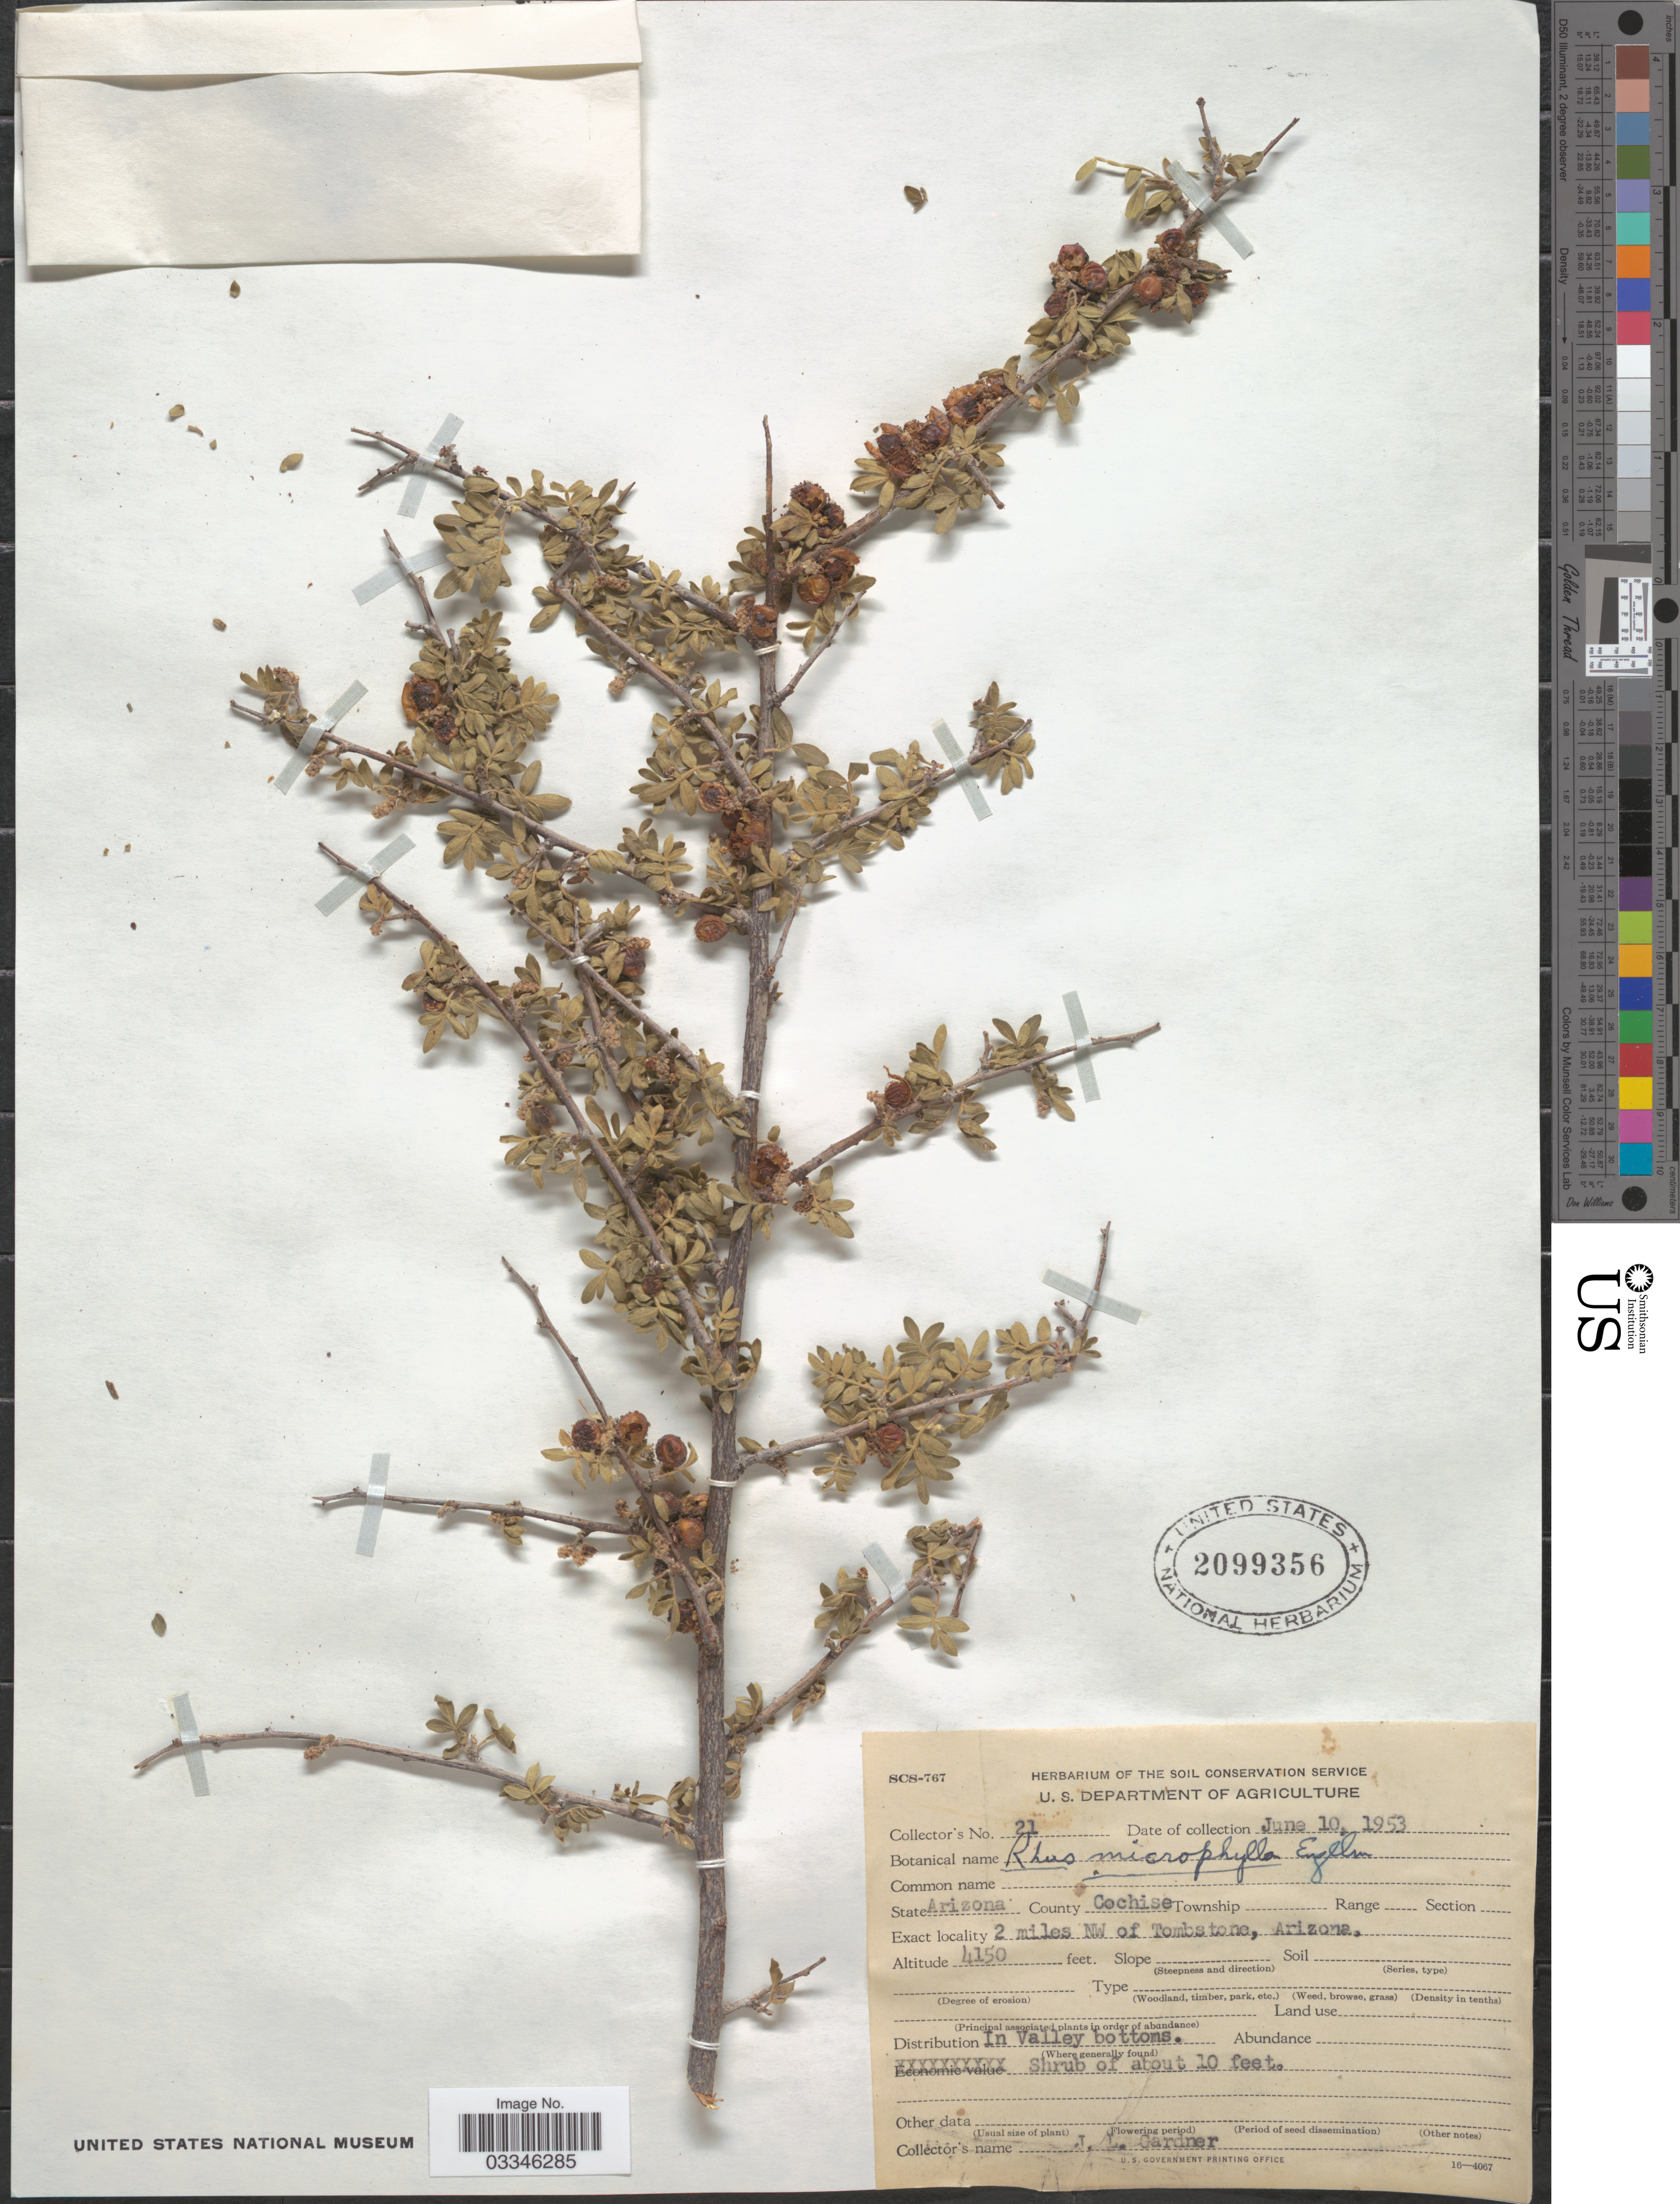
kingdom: Plantae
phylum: Tracheophyta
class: Magnoliopsida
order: Sapindales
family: Anacardiaceae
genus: Rhus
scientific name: Rhus microphylla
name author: Engelm.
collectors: J. L. Gardner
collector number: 21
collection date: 1953-06-10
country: United States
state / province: Arizona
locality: County Cochise. 2 miles NW of Tombstone.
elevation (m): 1265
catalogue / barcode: US 2099356